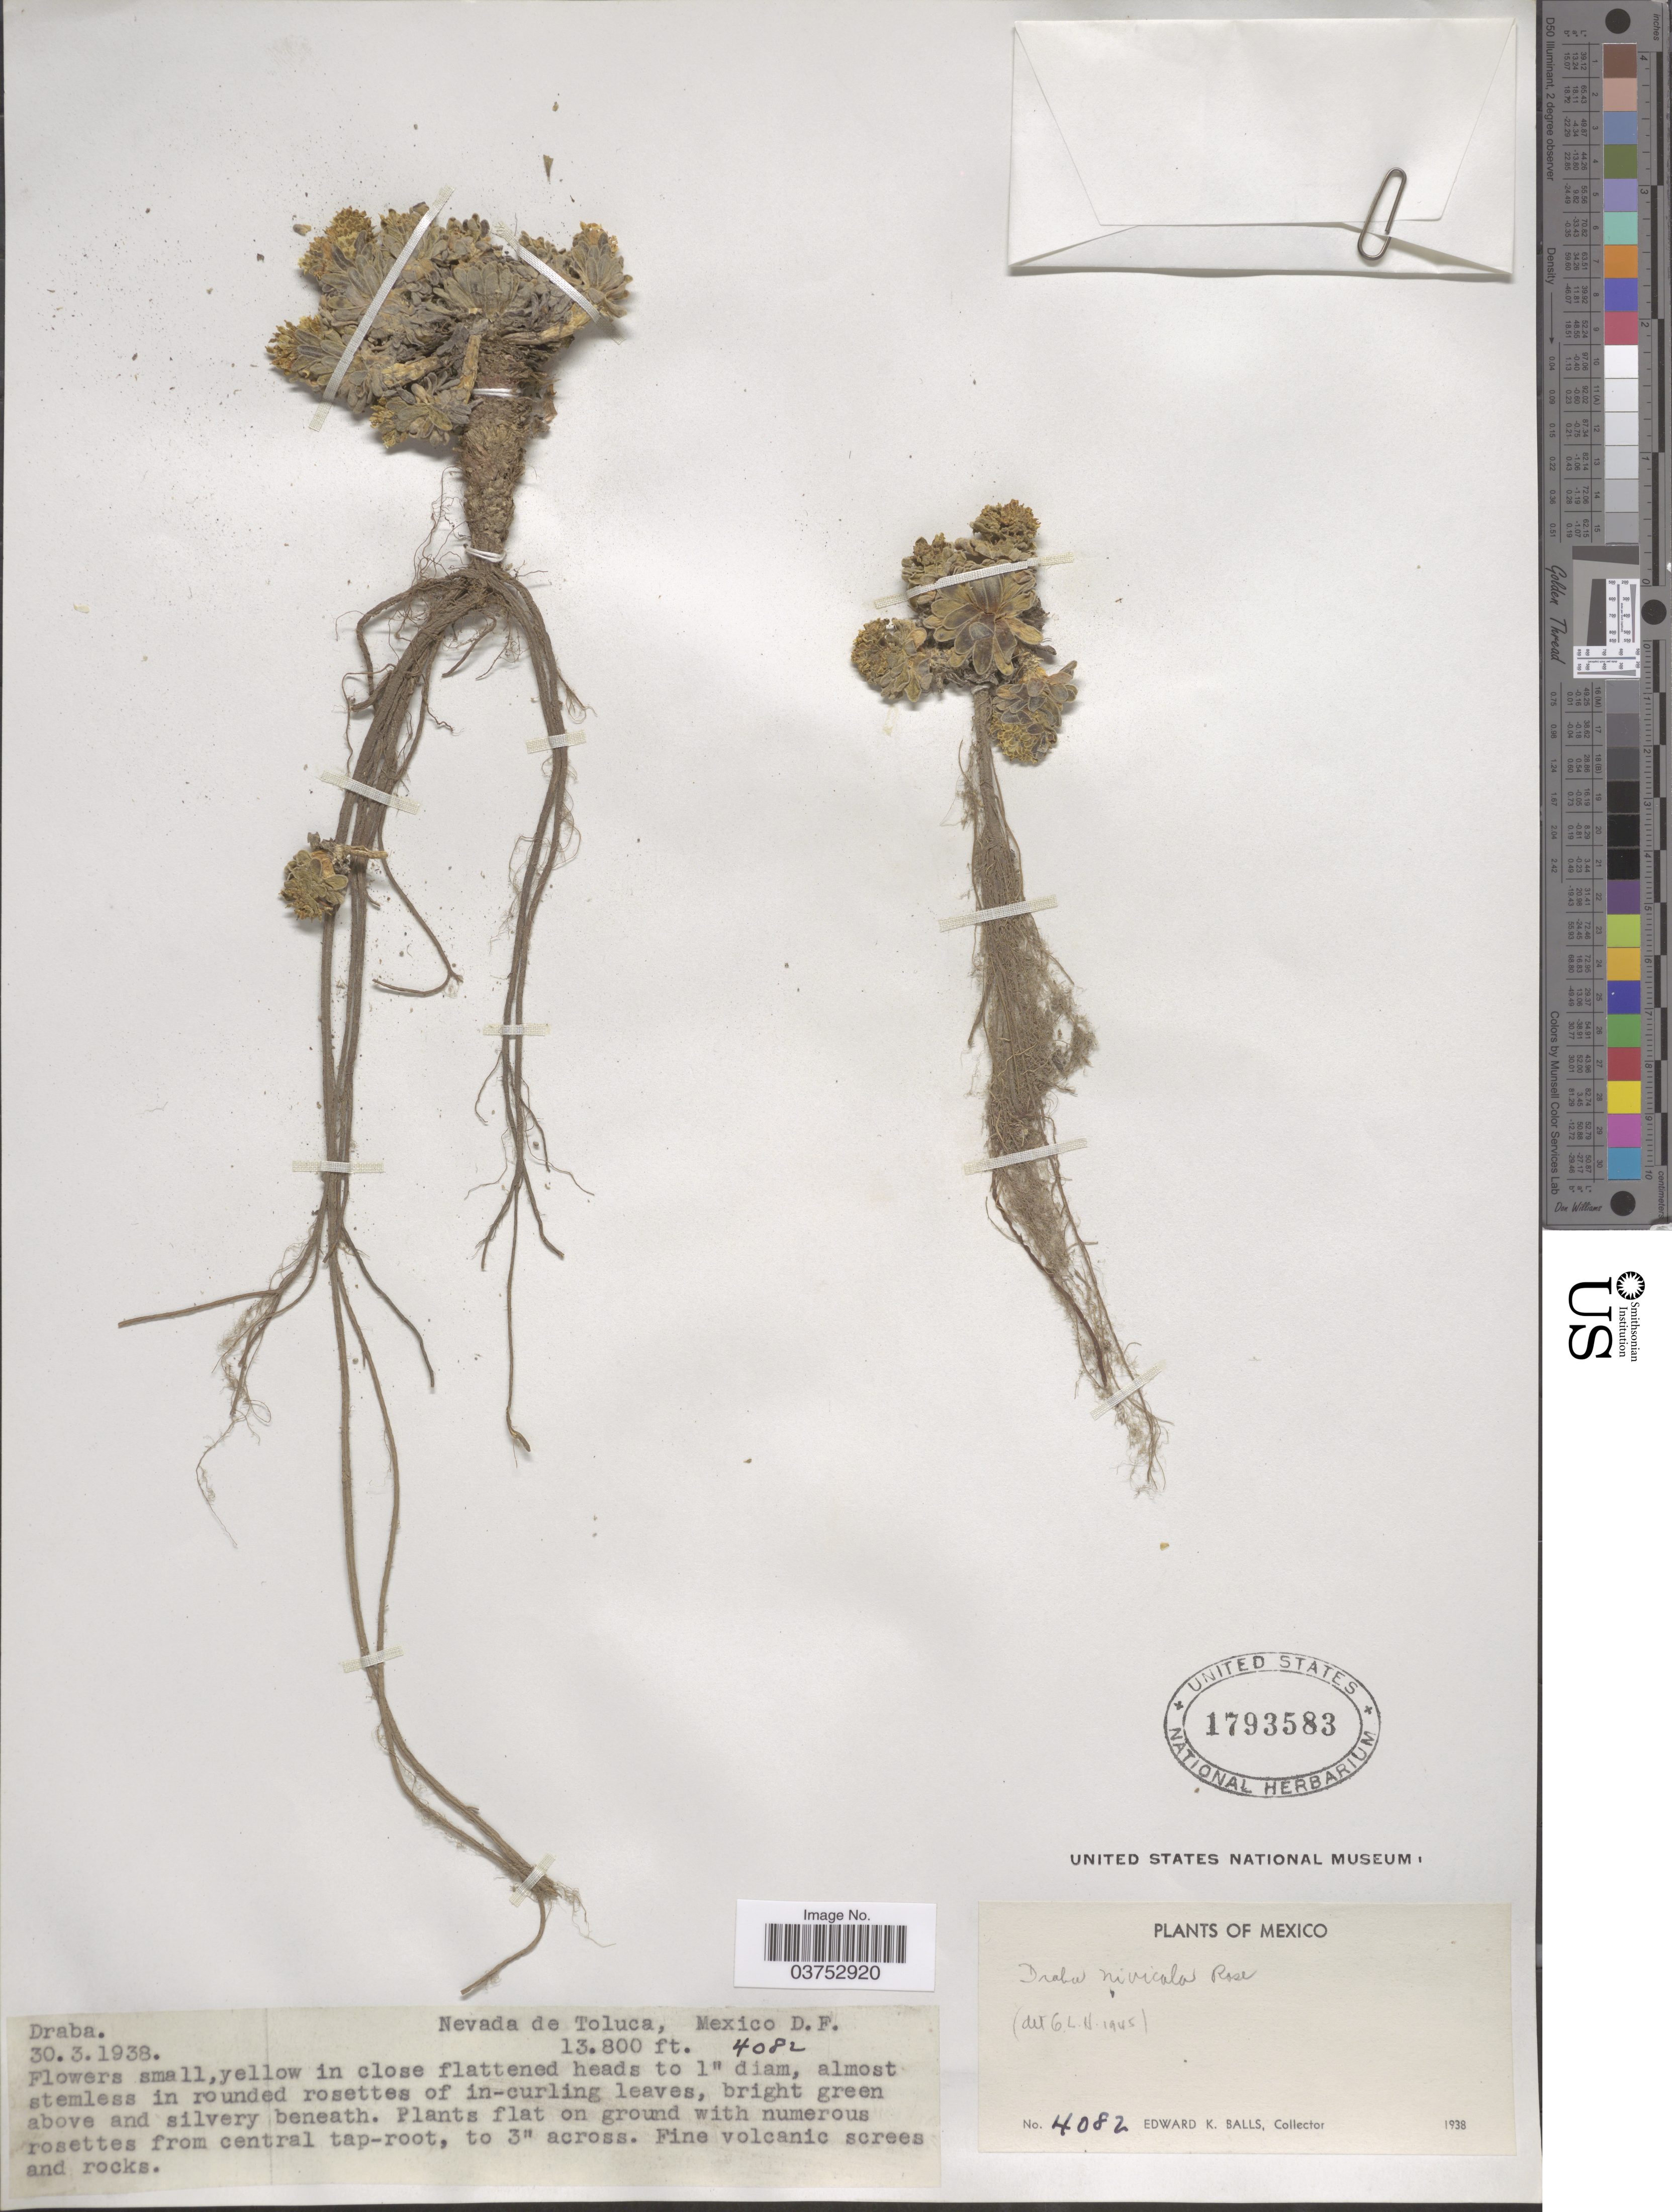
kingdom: Plantae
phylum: Tracheophyta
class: Magnoliopsida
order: Brassicales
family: Brassicaceae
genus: Draba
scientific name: Draba tolucensis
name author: (A. Gray) Kunth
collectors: E. K. Balls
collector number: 4082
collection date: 1938-03-30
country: Mexico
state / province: Distrito Federal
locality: Nevada de Toluca.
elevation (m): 4206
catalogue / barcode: US 1793583